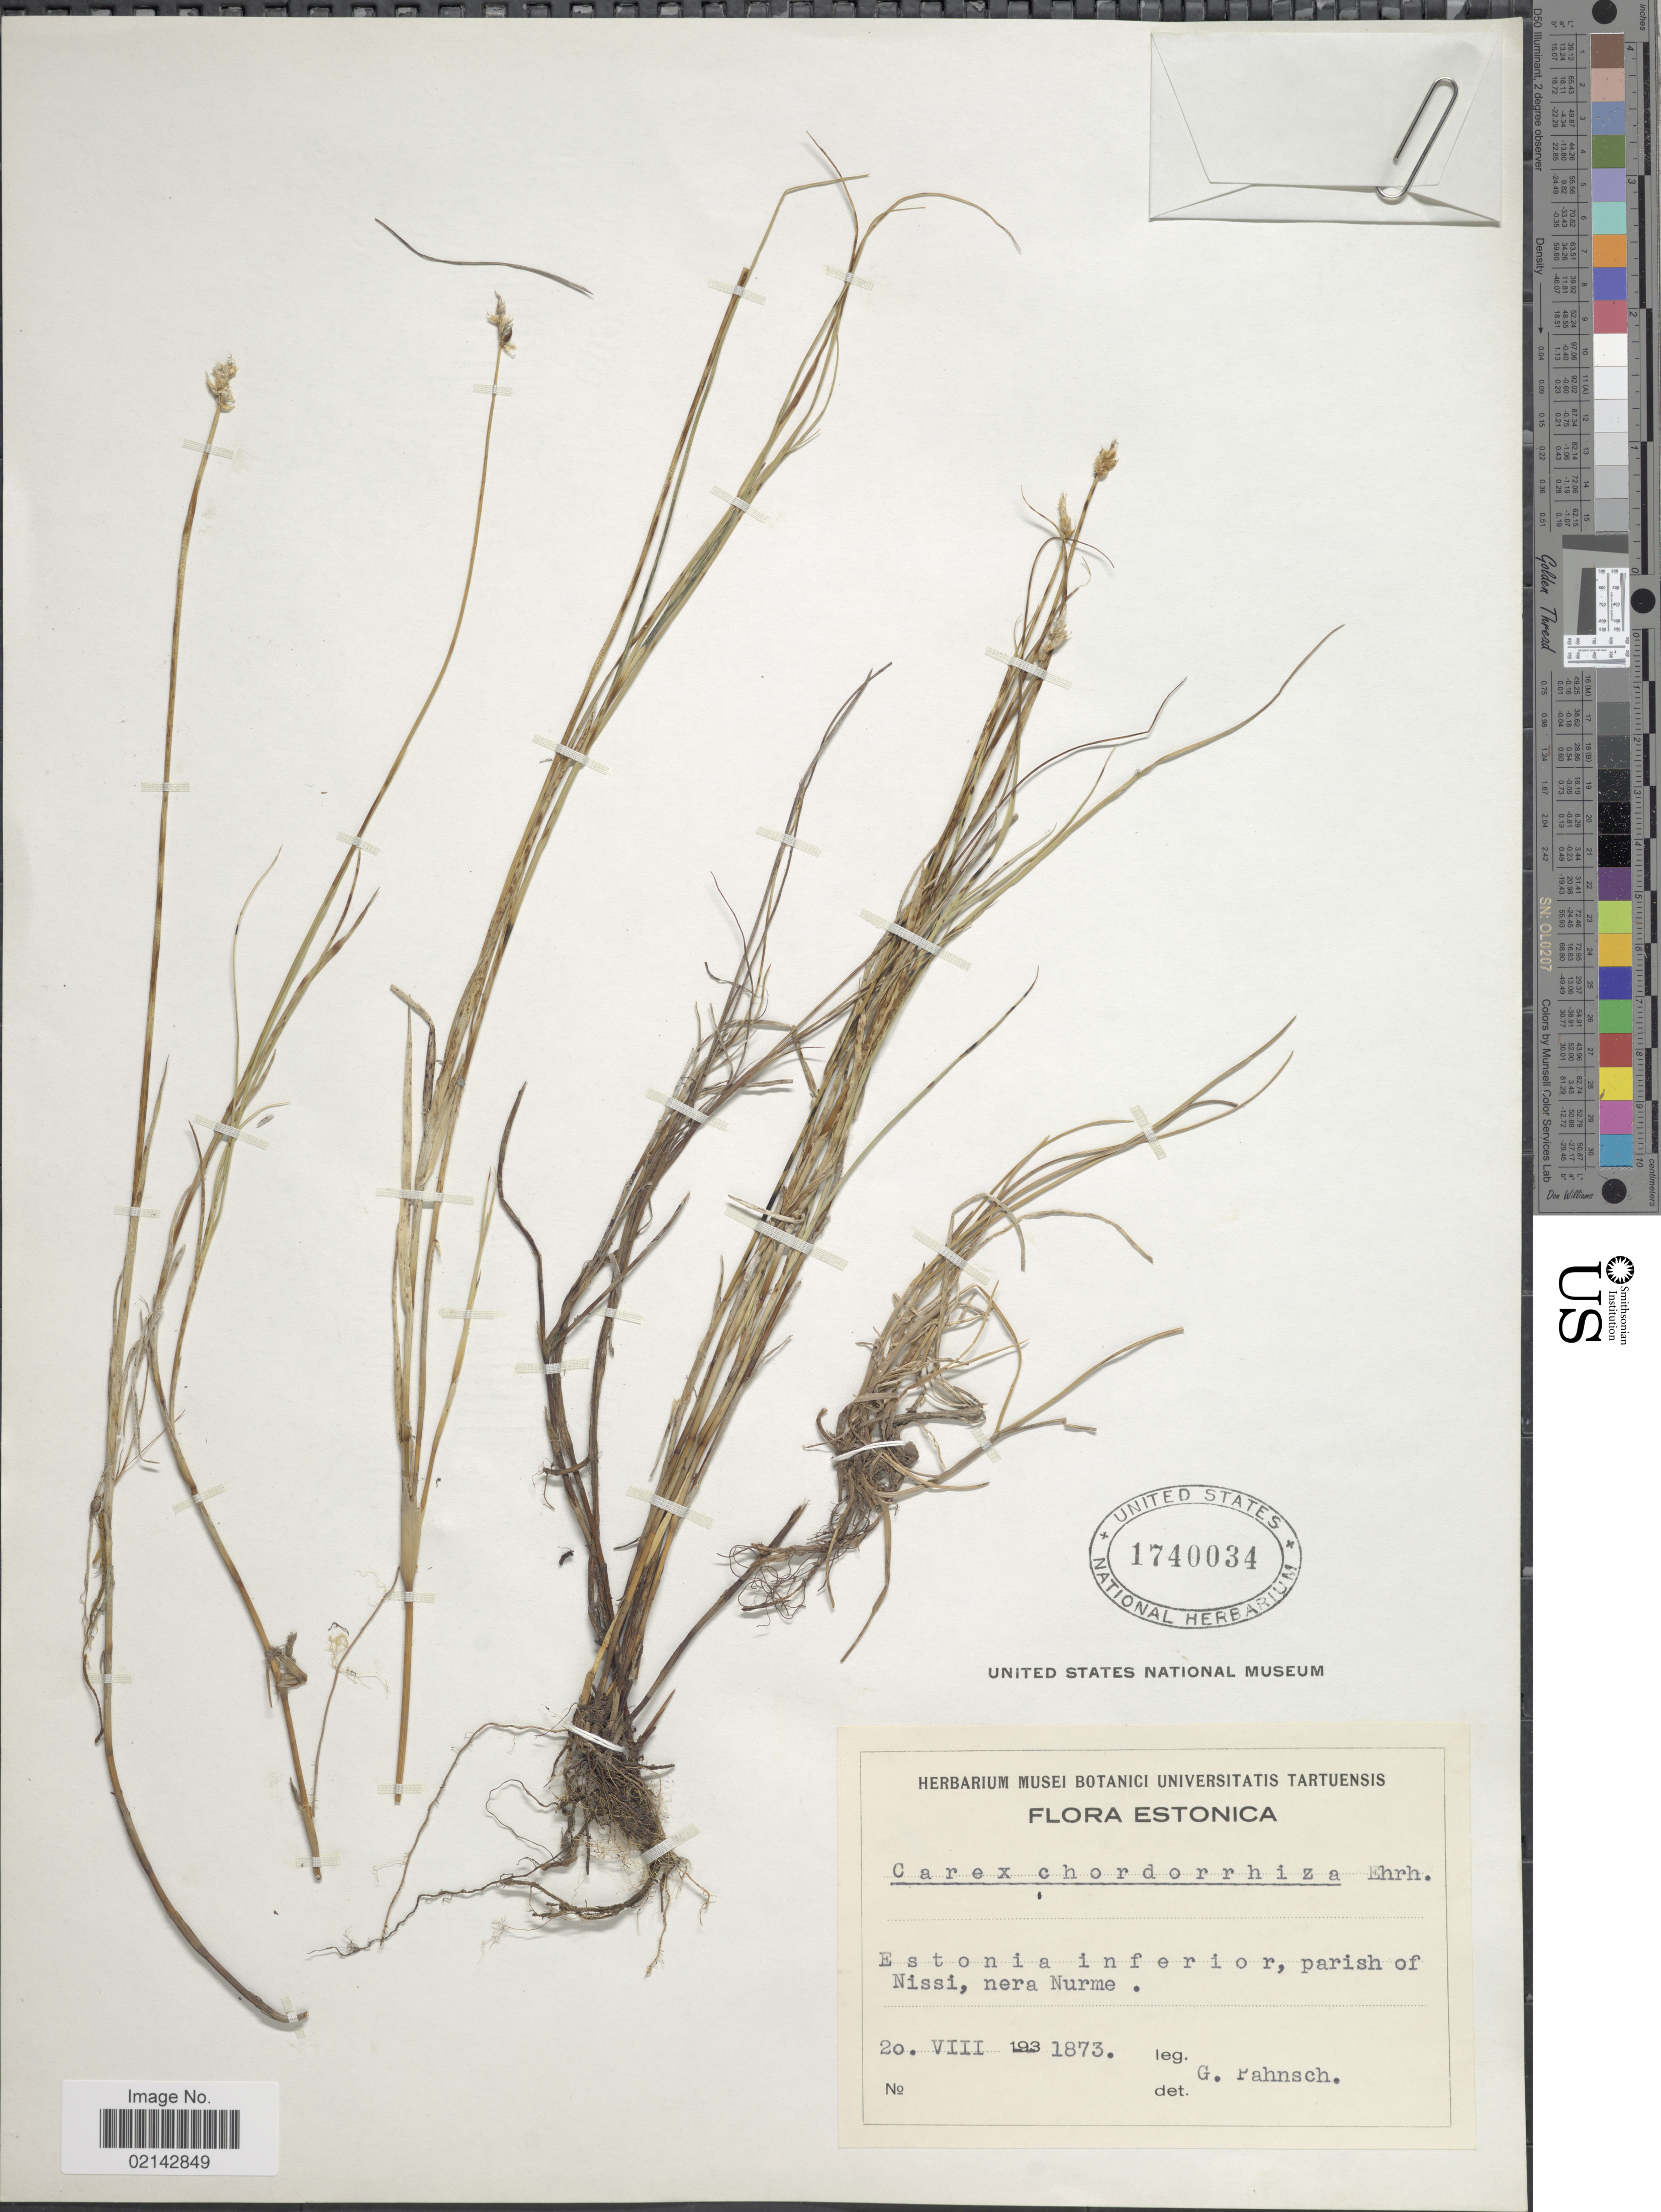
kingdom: Plantae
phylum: Tracheophyta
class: Liliopsida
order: Poales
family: Cyperaceae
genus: Carex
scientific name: Carex chordorrhiza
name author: L. f.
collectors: G. Pahnsch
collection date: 1873-08-20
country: Estonia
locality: Estonica, Estonia inferior, parish of Nissi, near Nurme.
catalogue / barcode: US 1740034